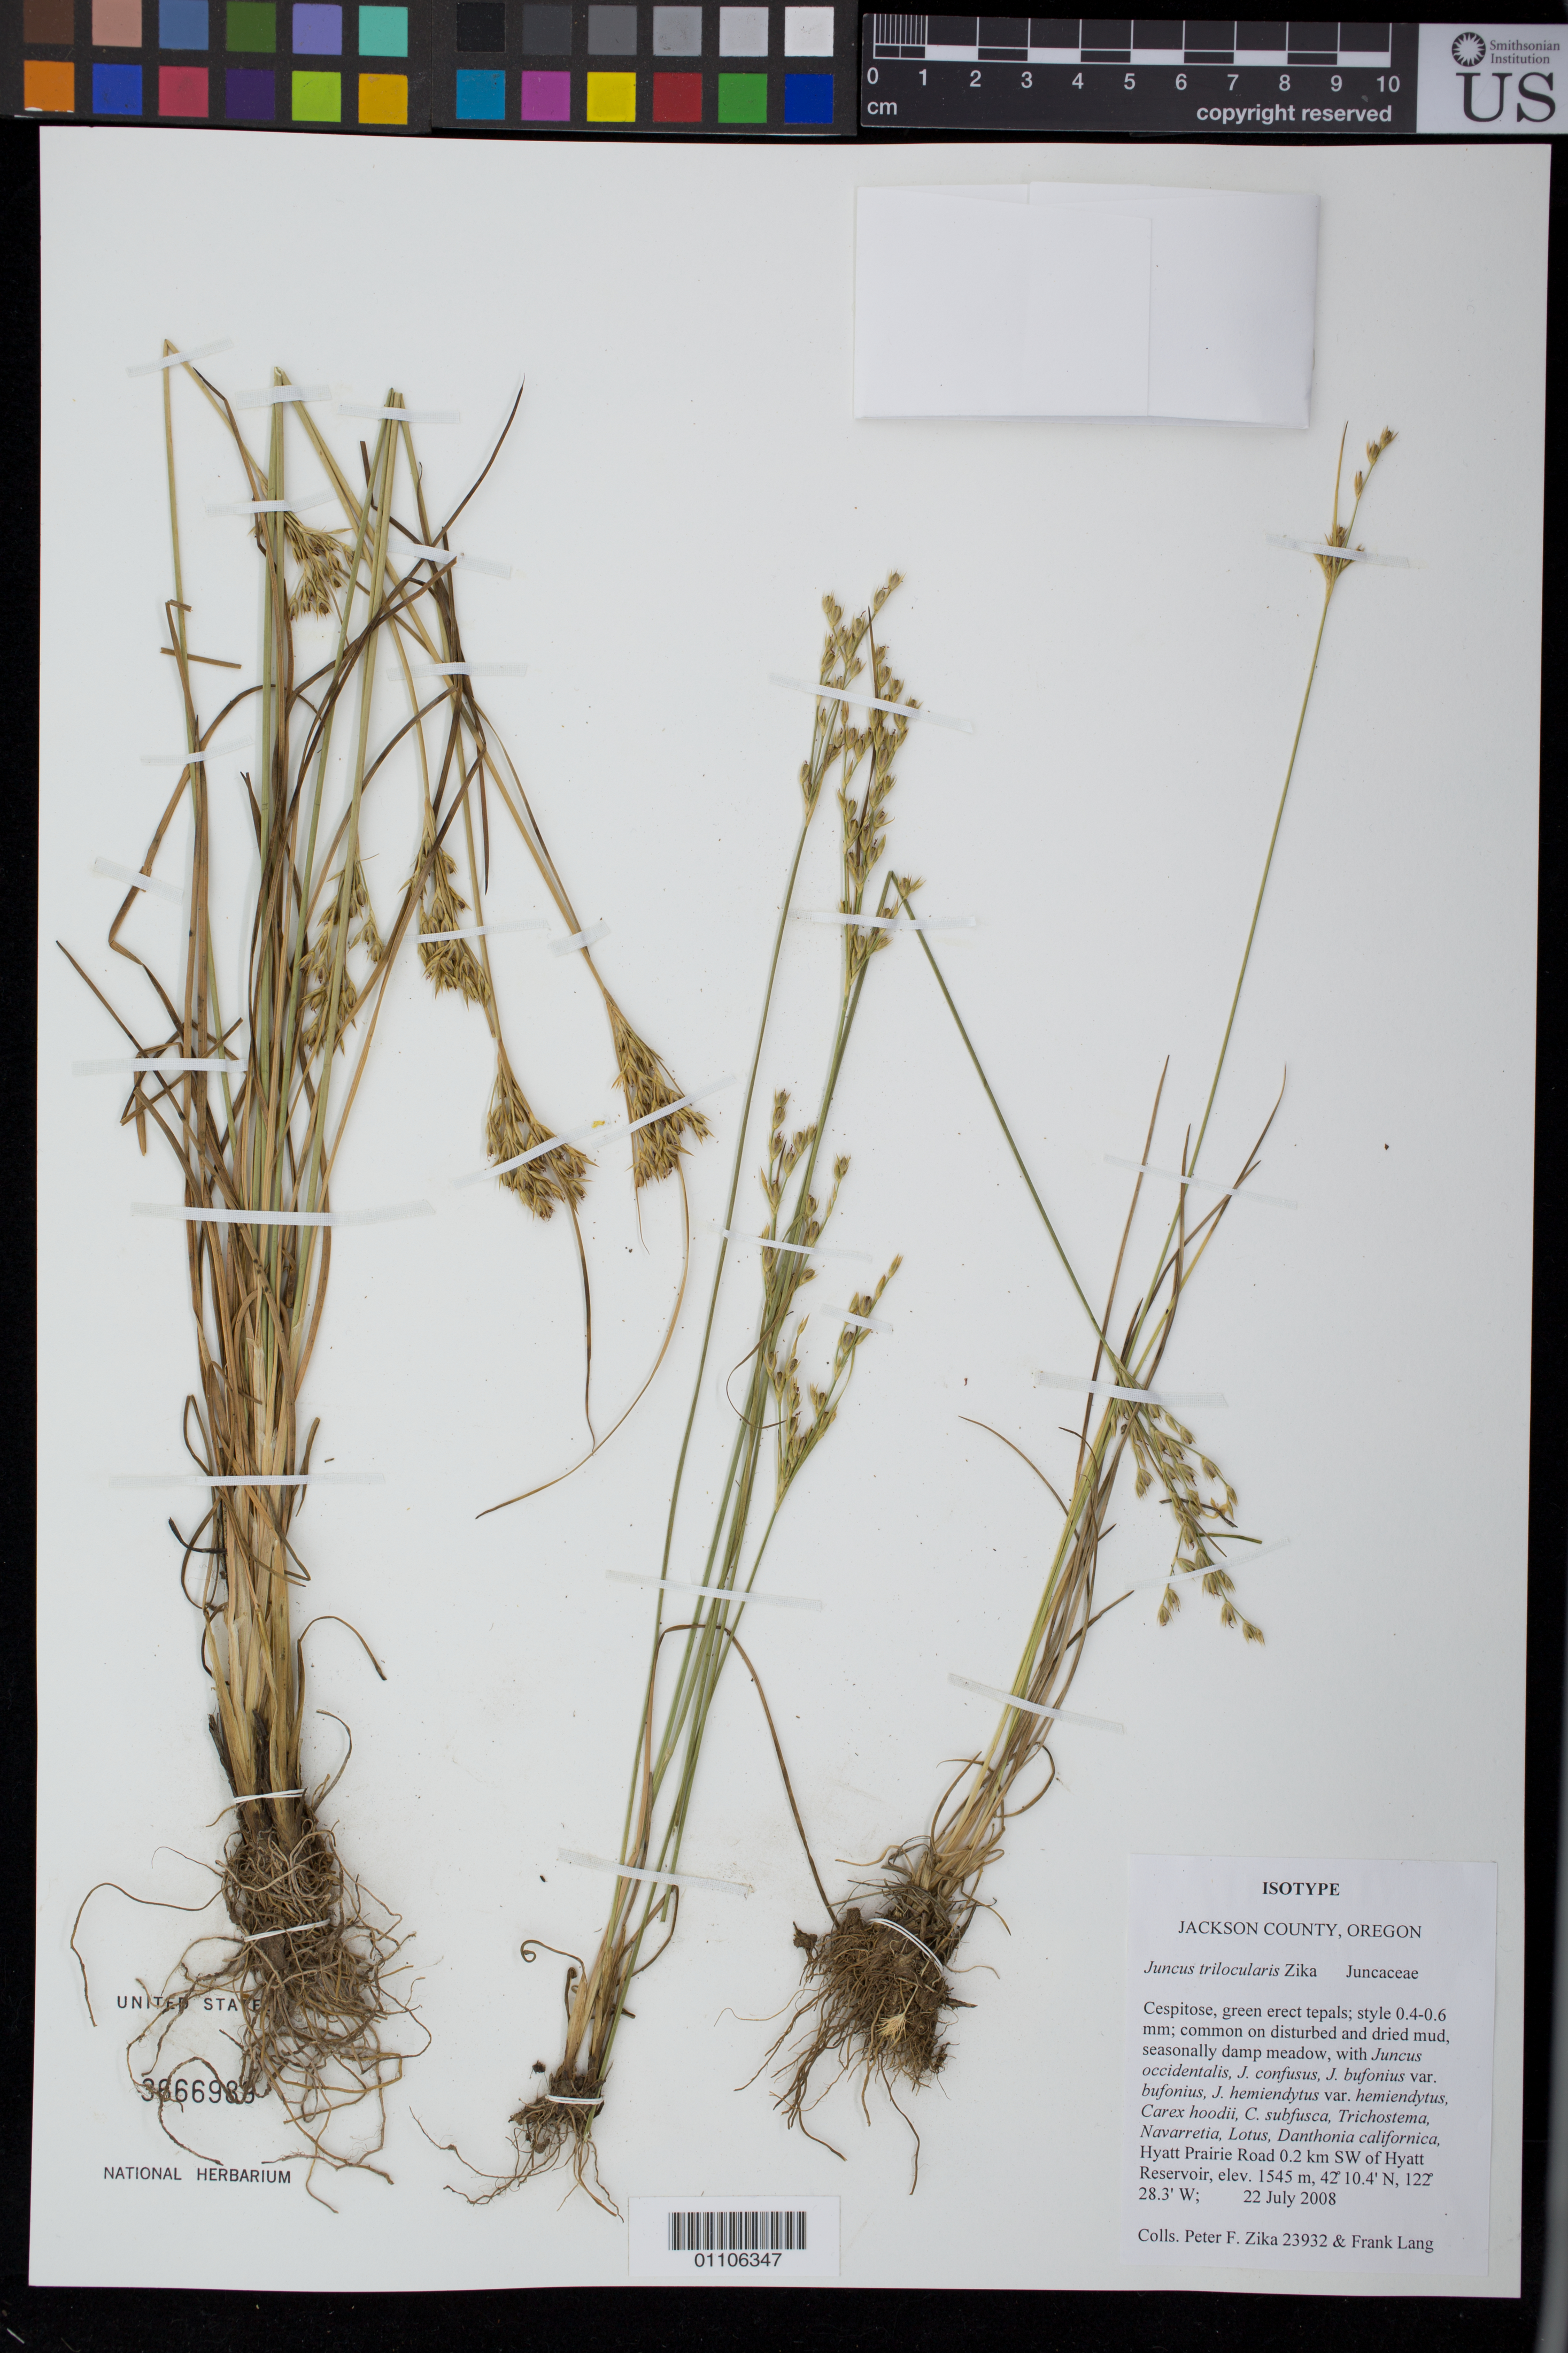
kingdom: Plantae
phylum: Tracheophyta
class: Liliopsida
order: Poales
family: Juncaceae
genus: Juncus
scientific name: Juncus trilocularis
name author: Zika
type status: Isotype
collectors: P. F. Zika & F. Lang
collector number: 23932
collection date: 2008-07-22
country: United States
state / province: Oregon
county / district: Jackson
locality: Hyatt Prairie Road 0.2 km SW of Hyatt Reservoir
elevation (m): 1545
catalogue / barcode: US 3666989